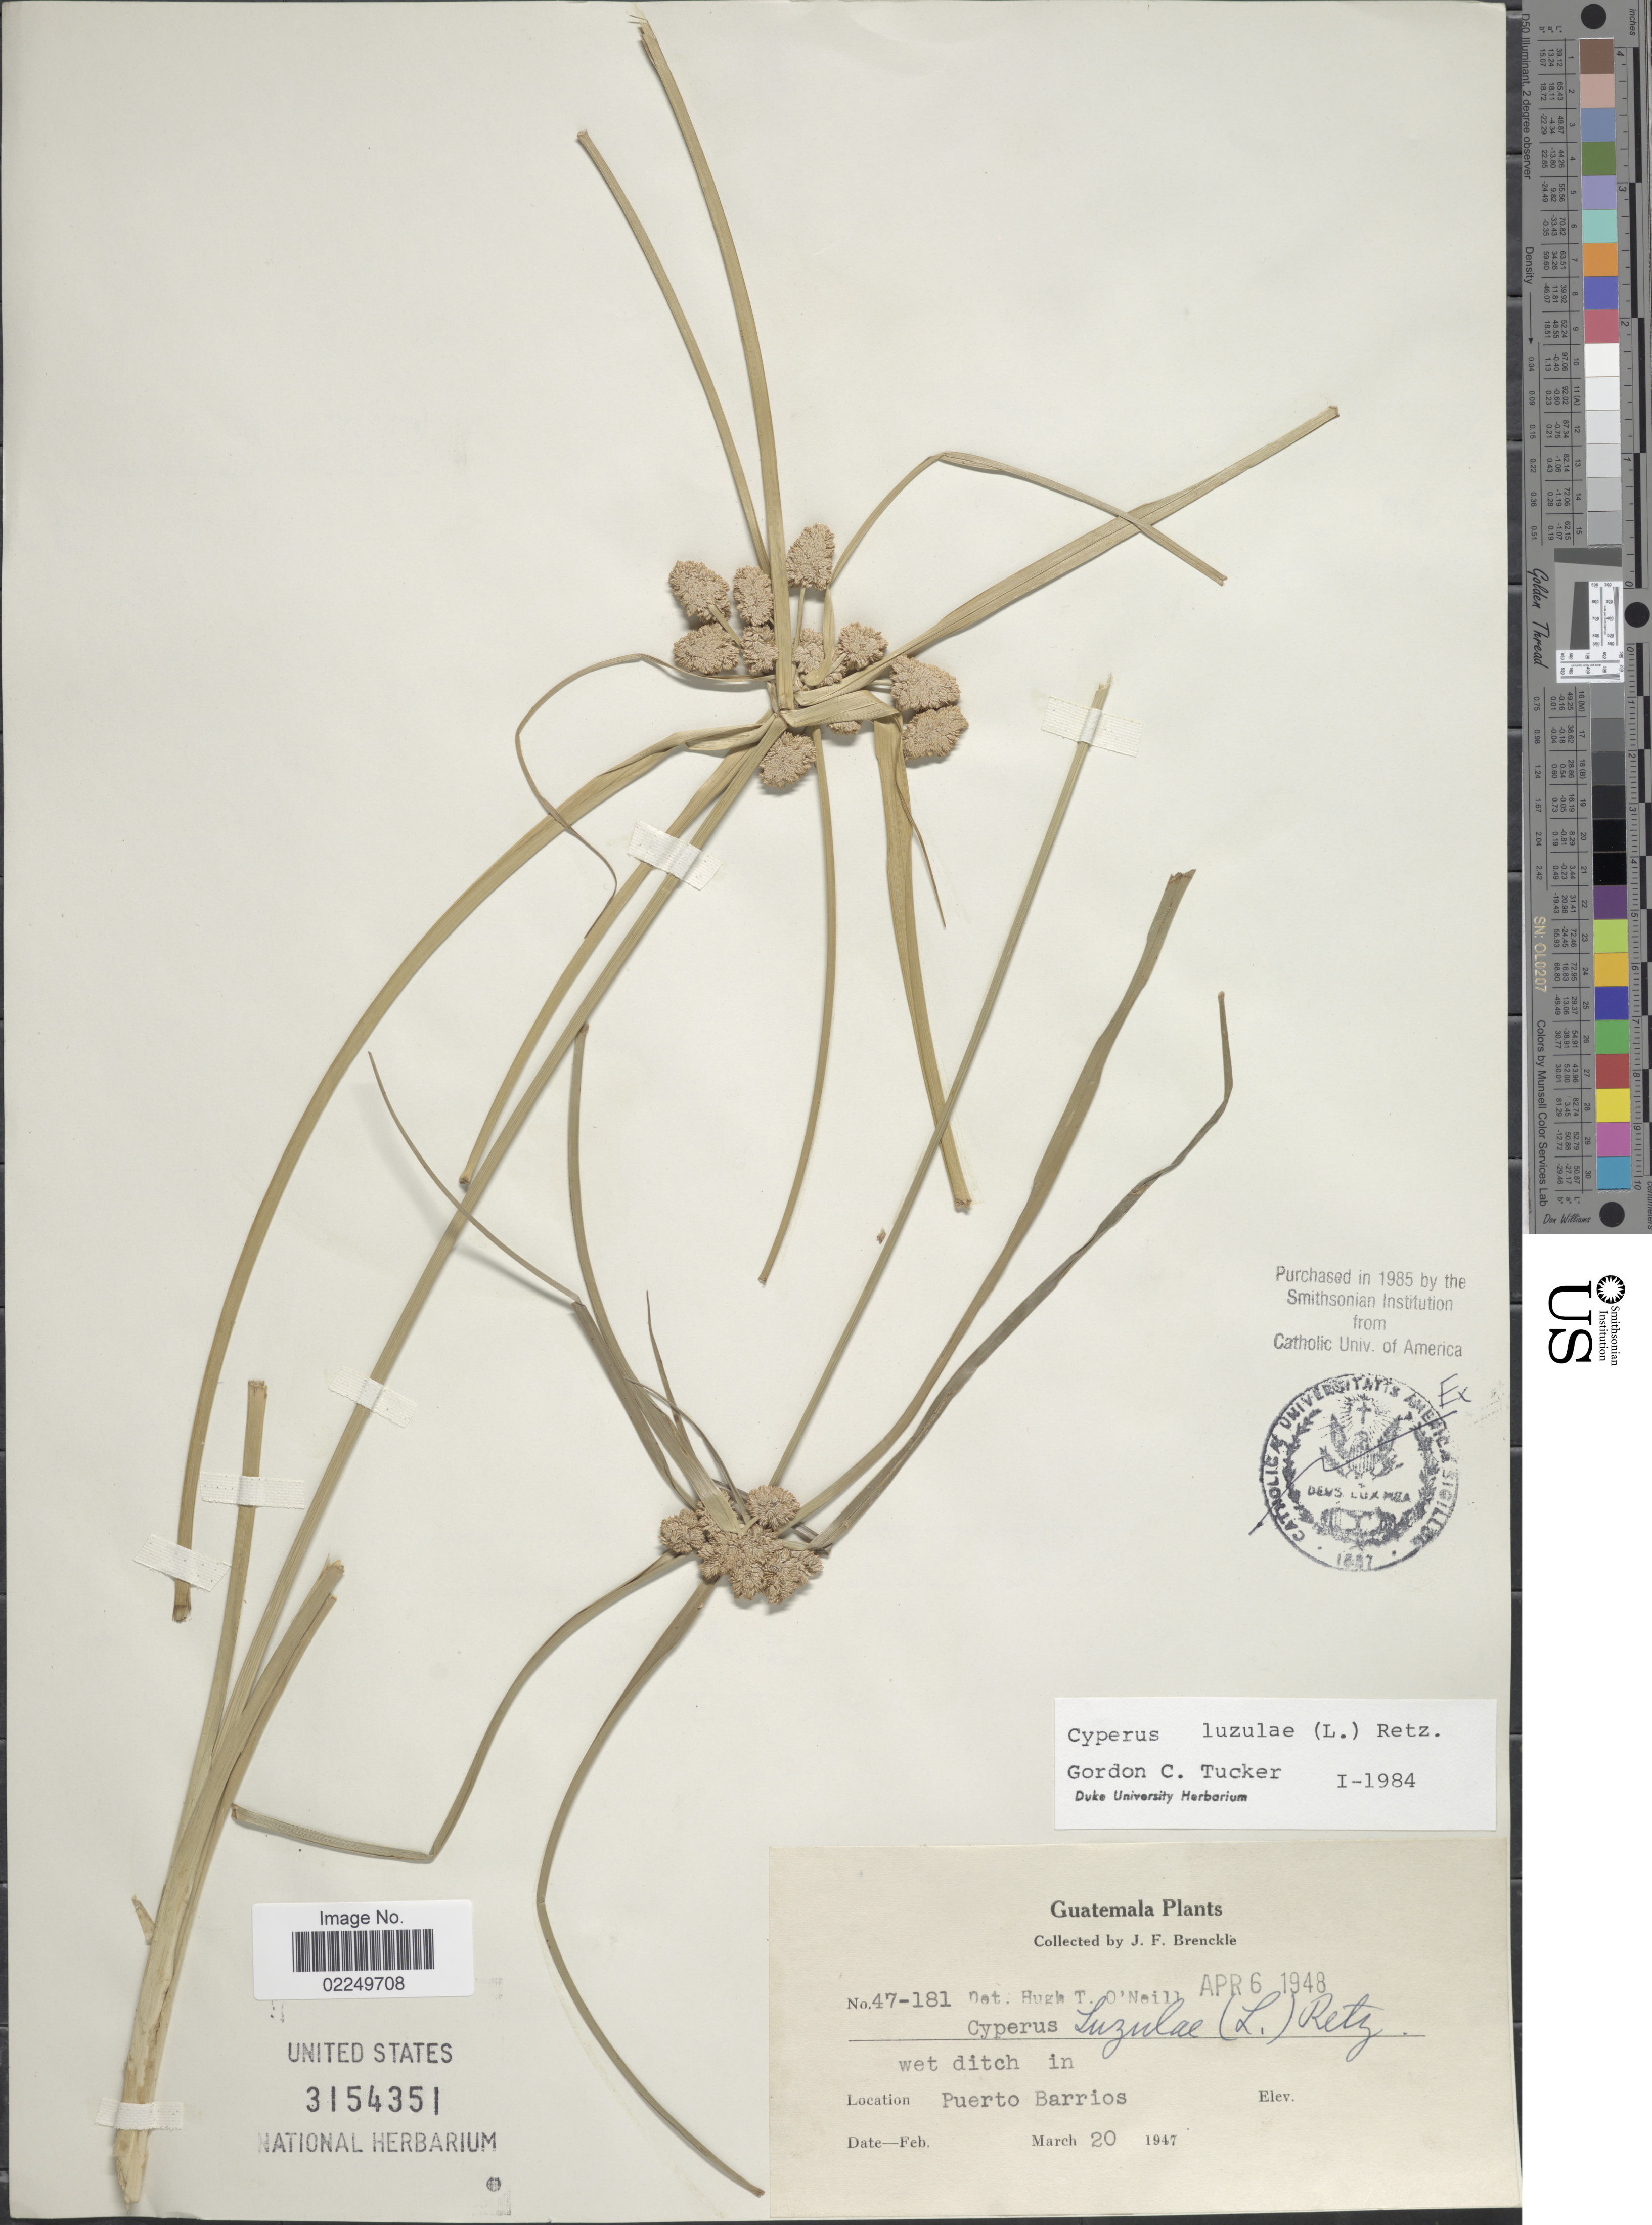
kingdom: Plantae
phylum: Tracheophyta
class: Liliopsida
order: Poales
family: Cyperaceae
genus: Cyperus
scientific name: Cyperus luzulae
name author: (L.) Rottb. ex Retz.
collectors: J. Brenckle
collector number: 47-181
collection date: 1947-03-20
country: Guatemala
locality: Puerto Barrios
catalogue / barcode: US 3154351